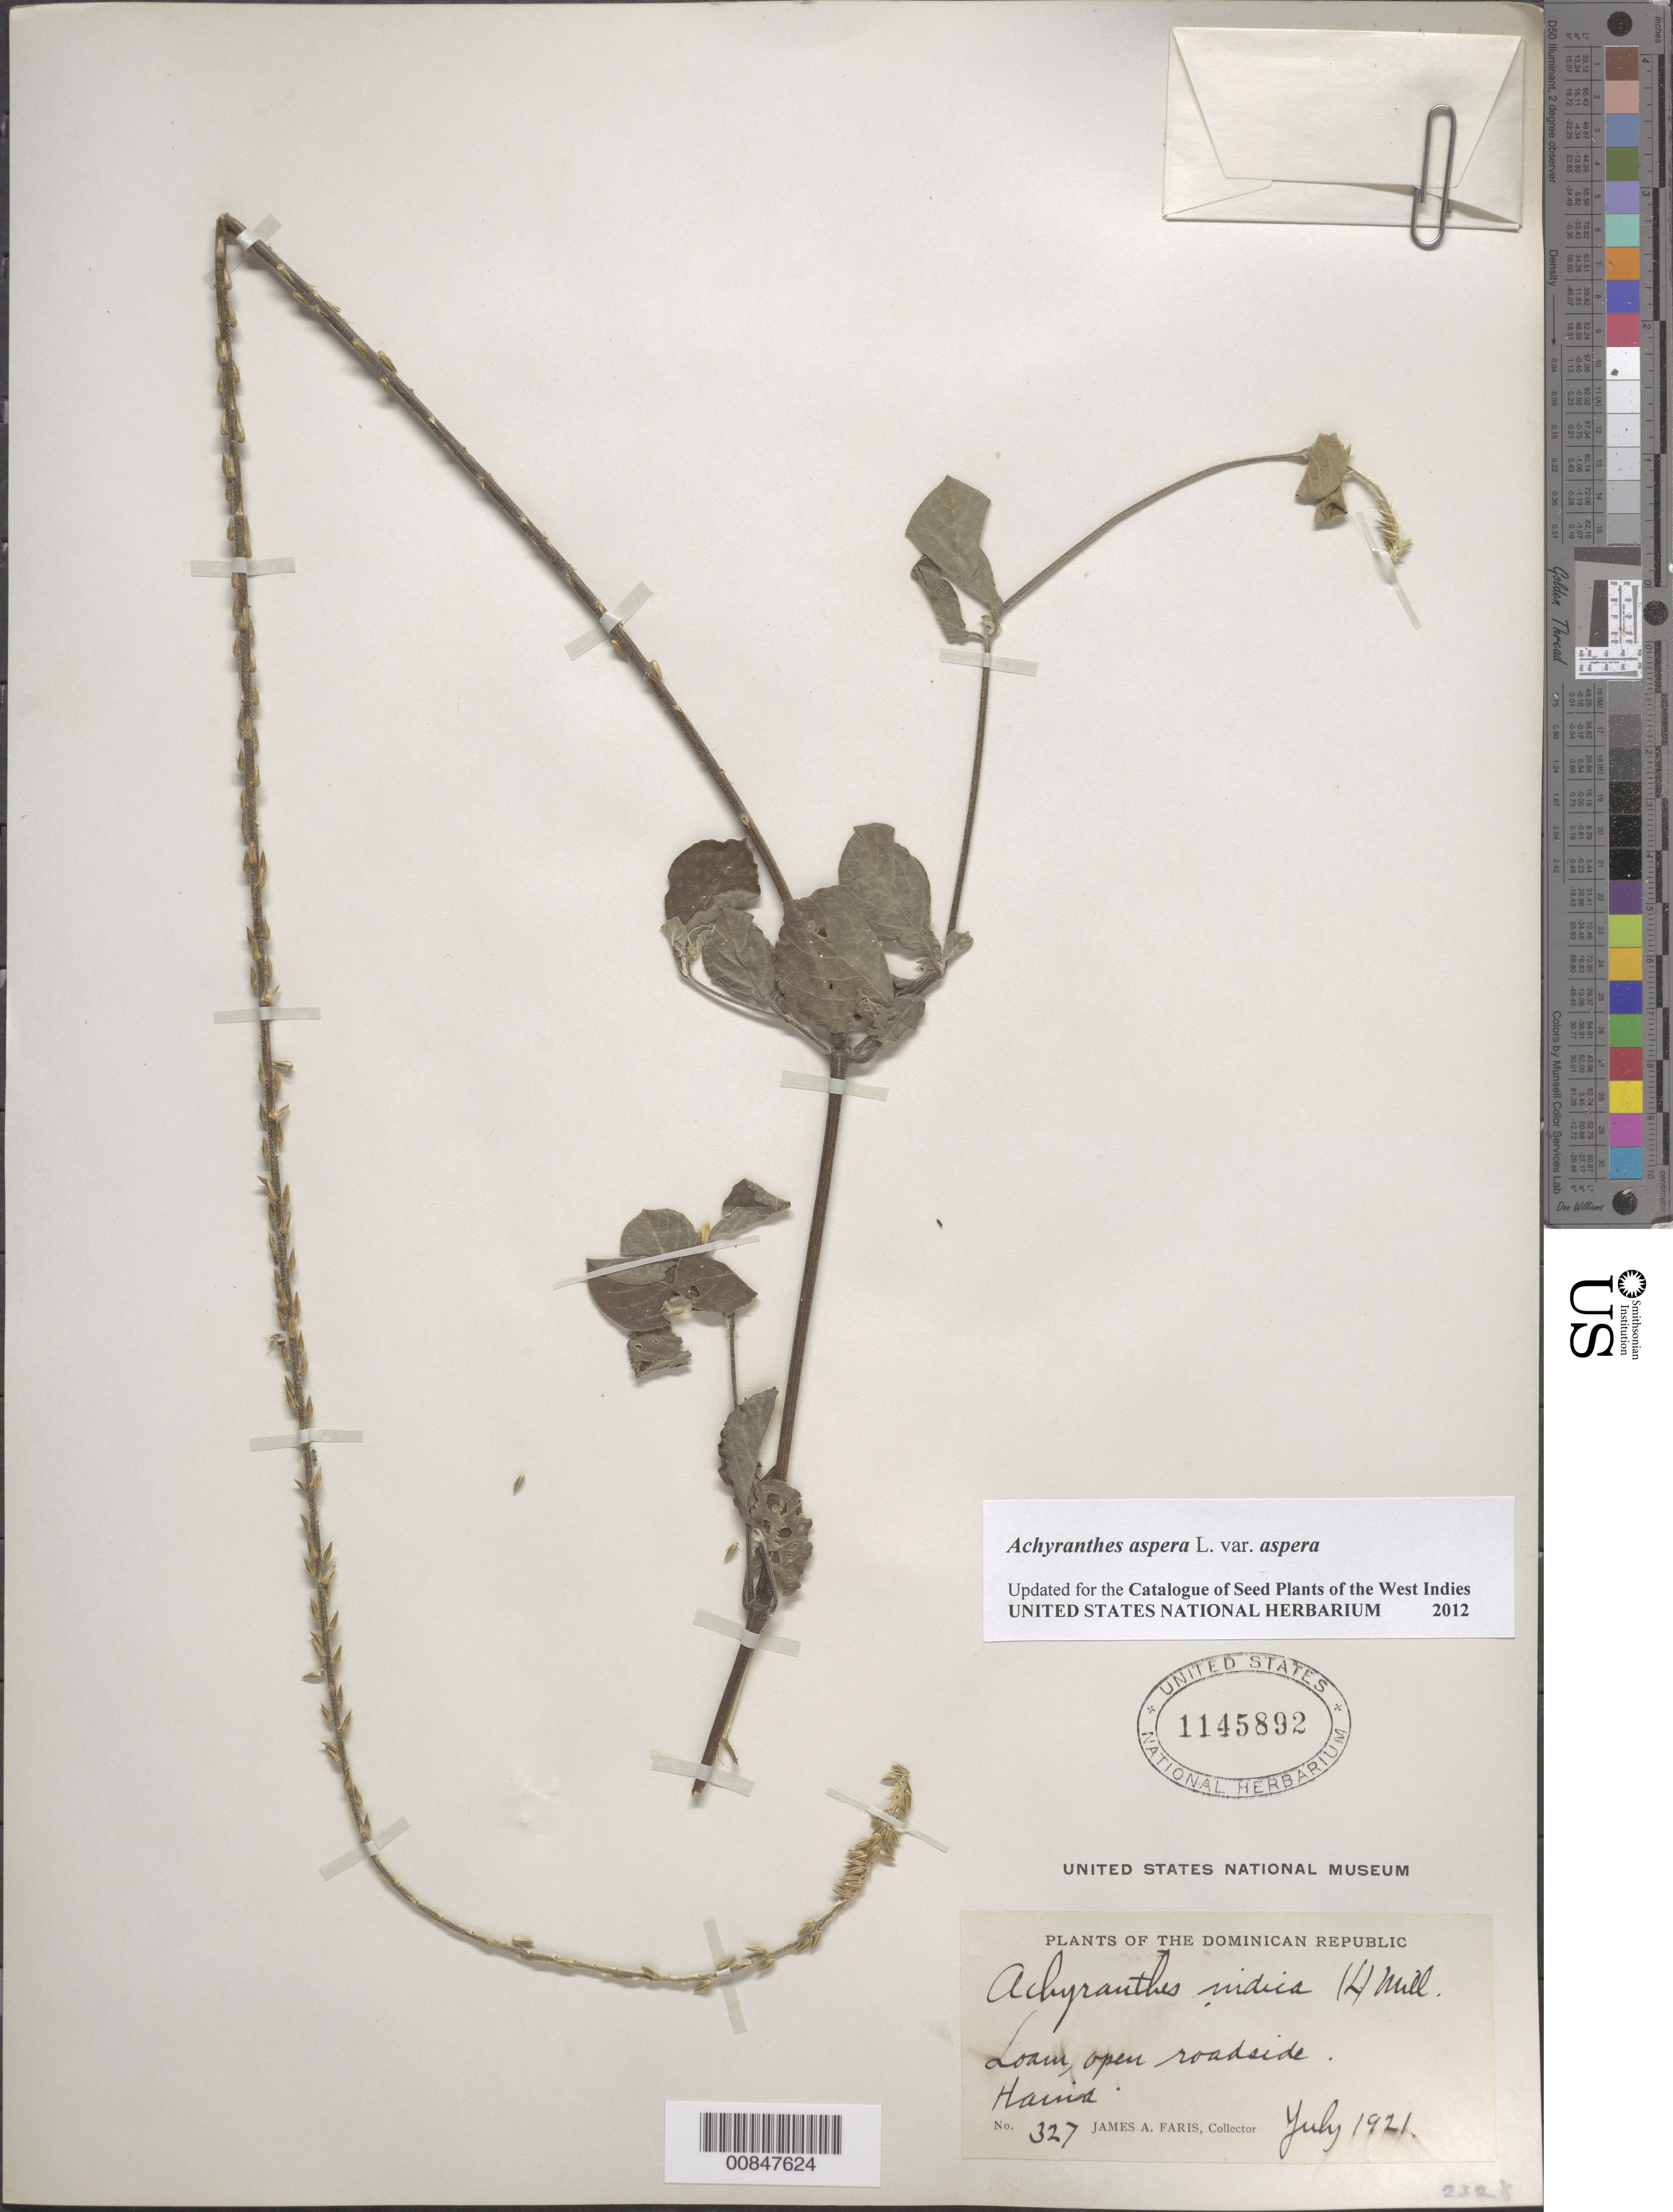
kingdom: Plantae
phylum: Tracheophyta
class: Magnoliopsida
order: Caryophyllales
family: Amaranthaceae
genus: Achyranthes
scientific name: Achyranthes aspera var. aspera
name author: L.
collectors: J. Faris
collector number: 327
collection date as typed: Jul 1921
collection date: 1921-07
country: Dominican Republic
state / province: San Cristóbal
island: Hispaniola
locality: Haina.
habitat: Loam, open roadside.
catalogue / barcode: US 1145892